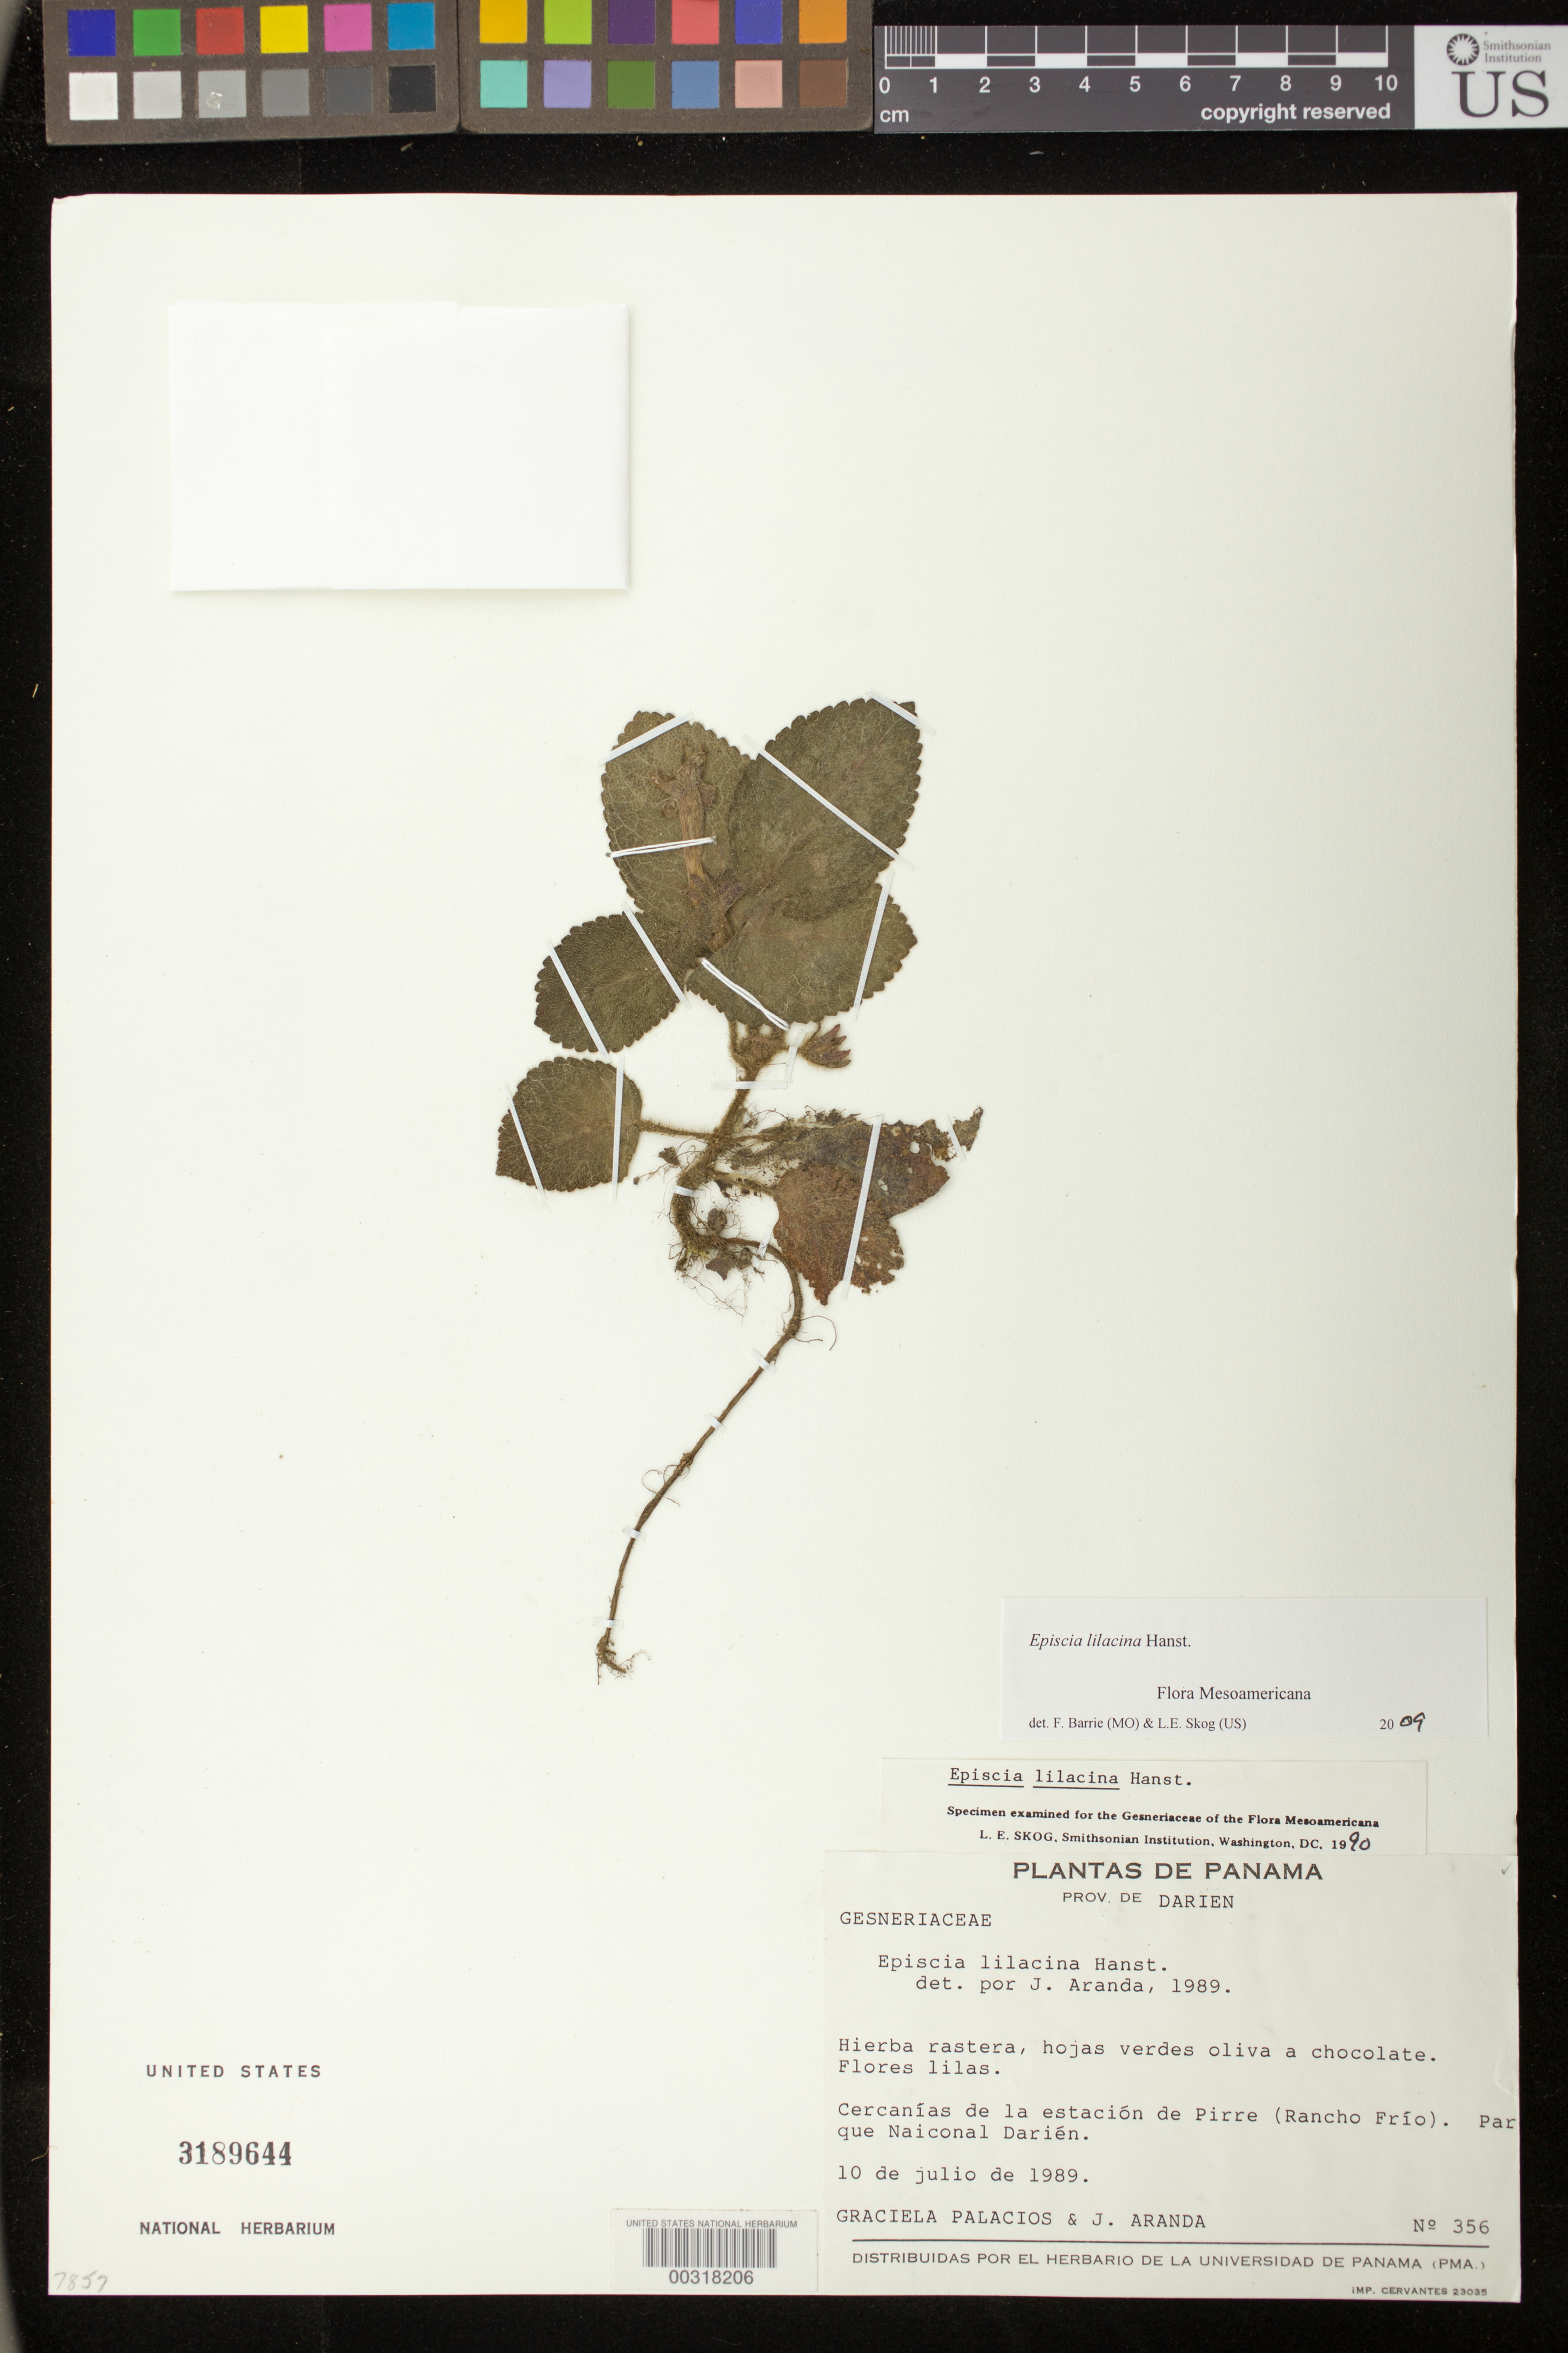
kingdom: Plantae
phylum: Tracheophyta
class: Magnoliopsida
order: Lamiales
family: Gesneriaceae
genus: Episcia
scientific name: Episcia lilacina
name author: Hanst.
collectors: G. Palacios & J. Aranda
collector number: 356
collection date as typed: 10 Jul 1989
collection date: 1989-07-10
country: Panama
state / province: Darién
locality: Vicinity of Estacion de Pirre (Rancho Frio), Parque Nacional Darien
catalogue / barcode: US 3189644